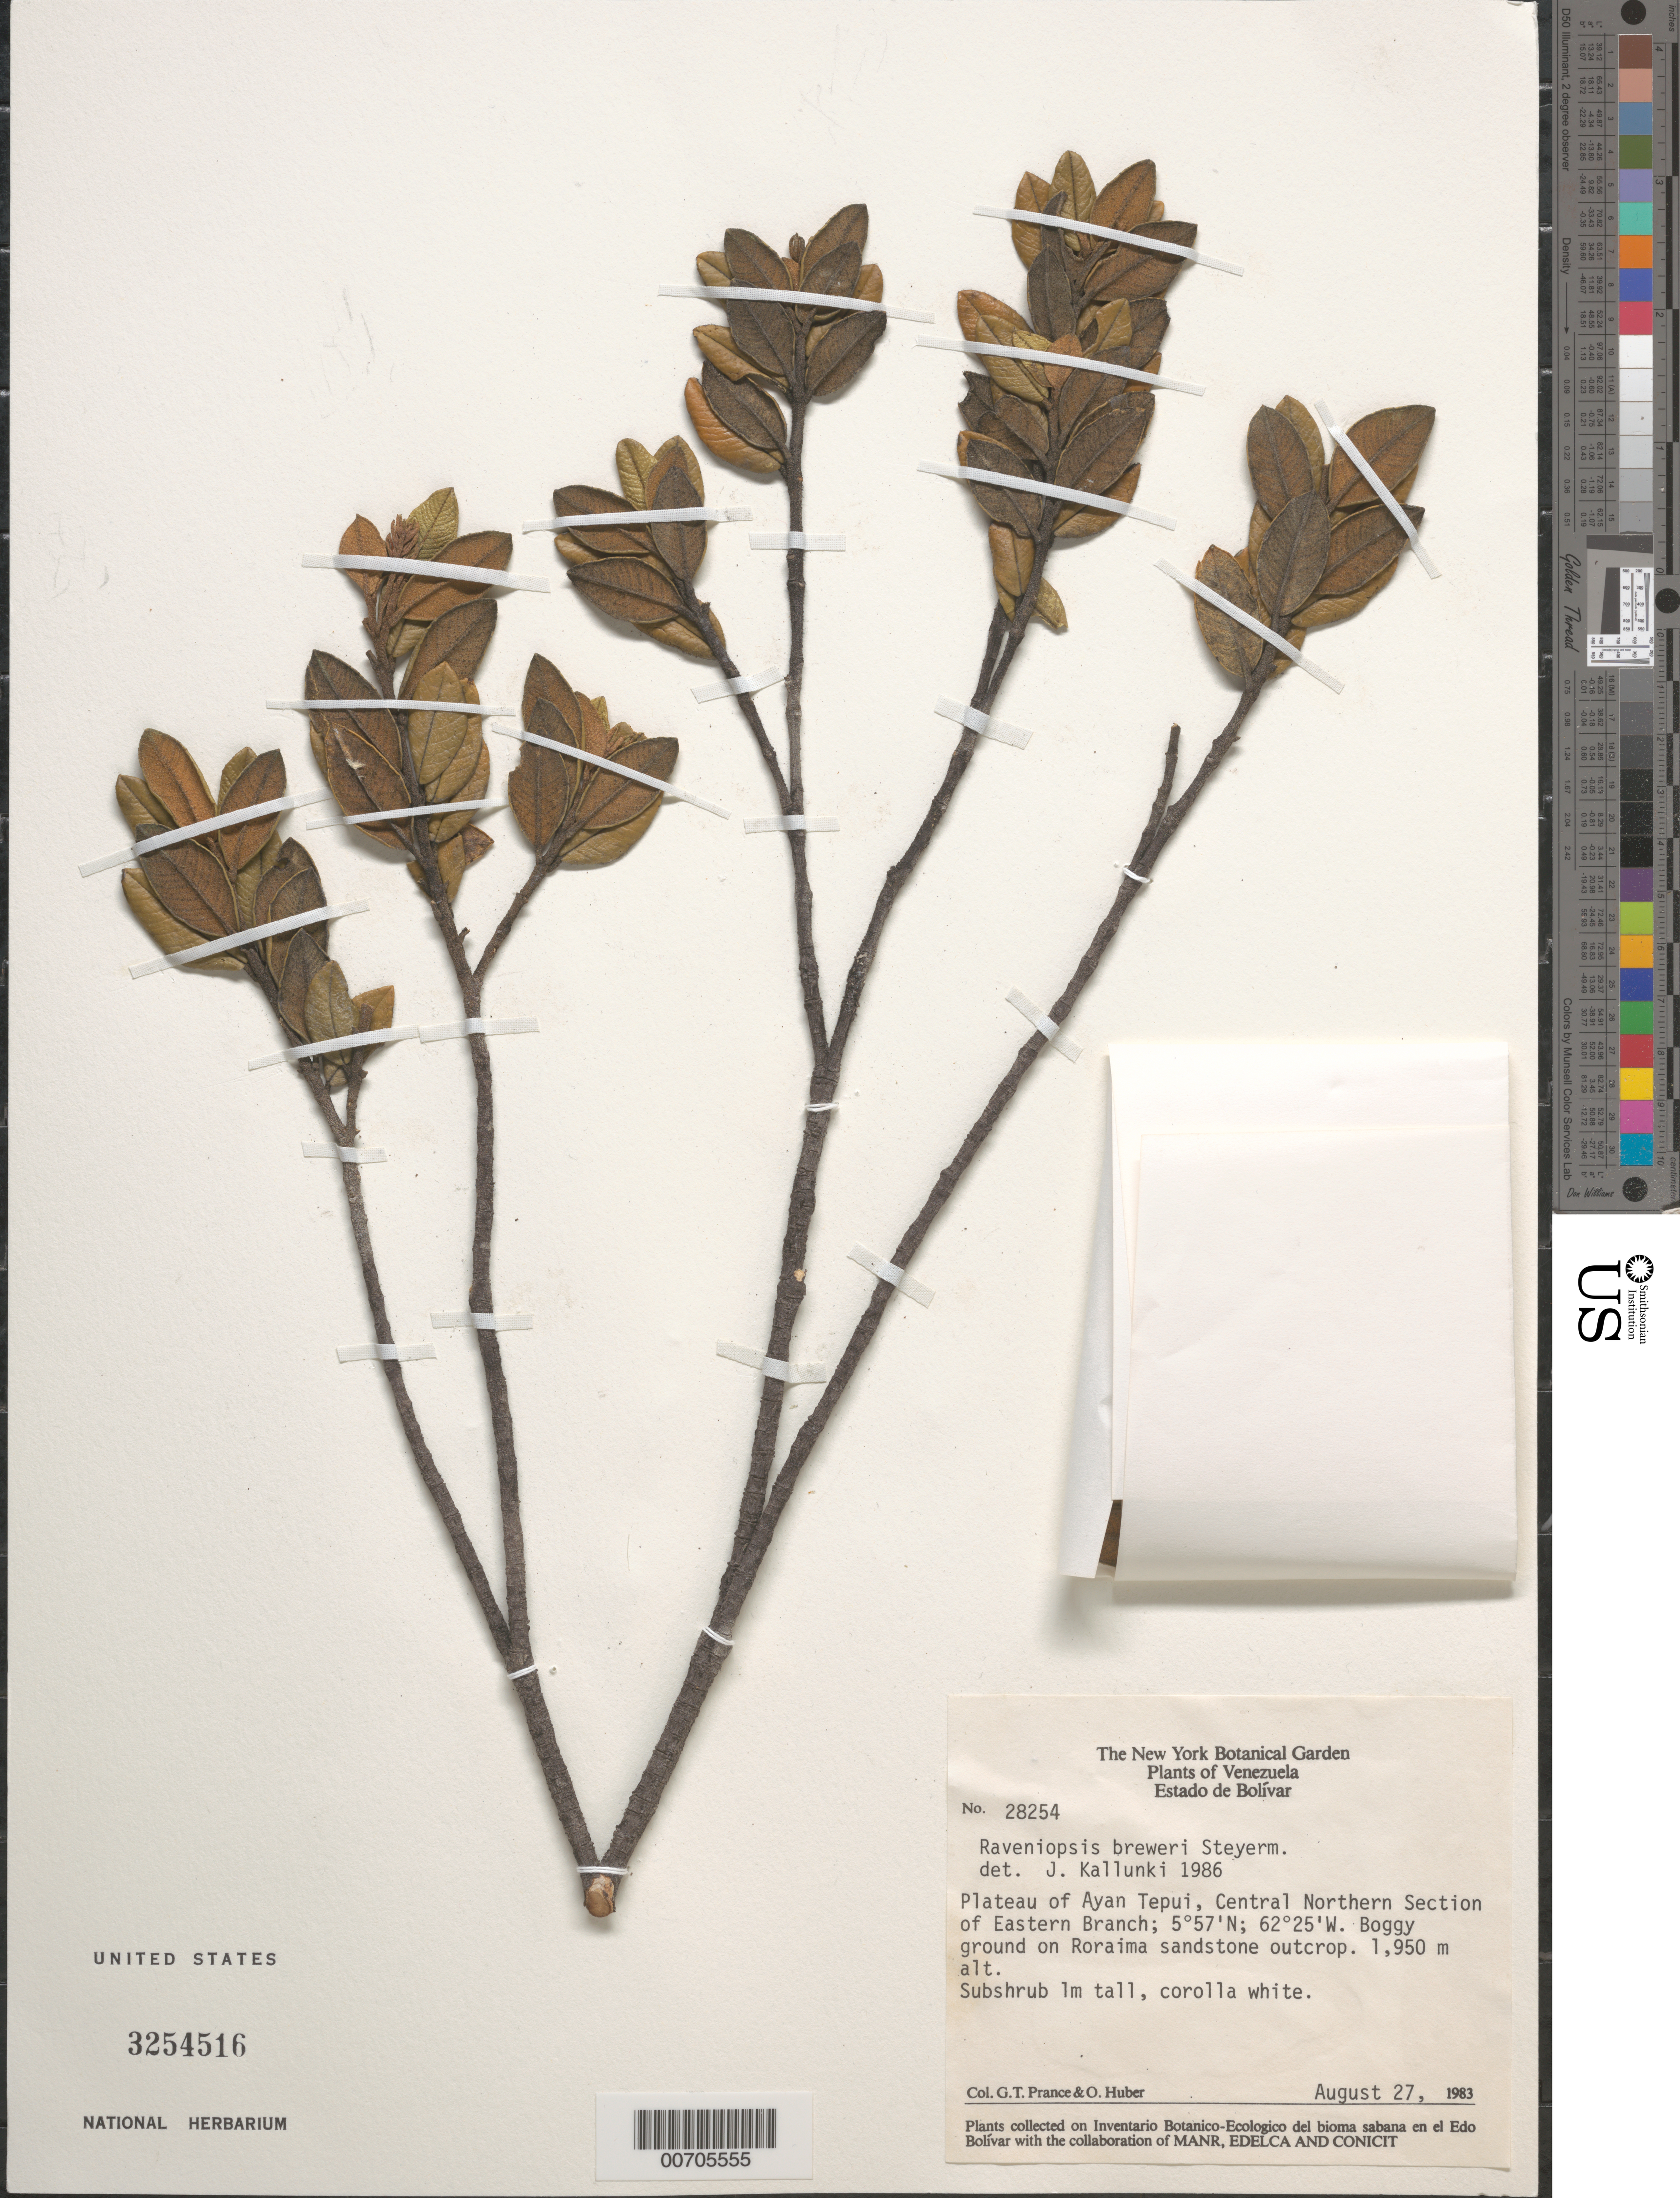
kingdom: Plantae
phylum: Tracheophyta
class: Magnoliopsida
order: Sapindales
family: Rutaceae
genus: Raveniopsis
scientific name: Raveniopsis breweri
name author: Steyerm.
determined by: Kallunki, Jacquelyn A.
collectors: G. T. Prance & O. Huber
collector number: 28254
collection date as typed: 27-Aug-83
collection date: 1983-08-27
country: Venezuela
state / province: Bolívar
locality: Auyan tepuí plateau, central northern section of Eastern Branch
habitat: Boggy ground on Roraima sandstone outcrop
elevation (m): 1950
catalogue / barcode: US 3254516